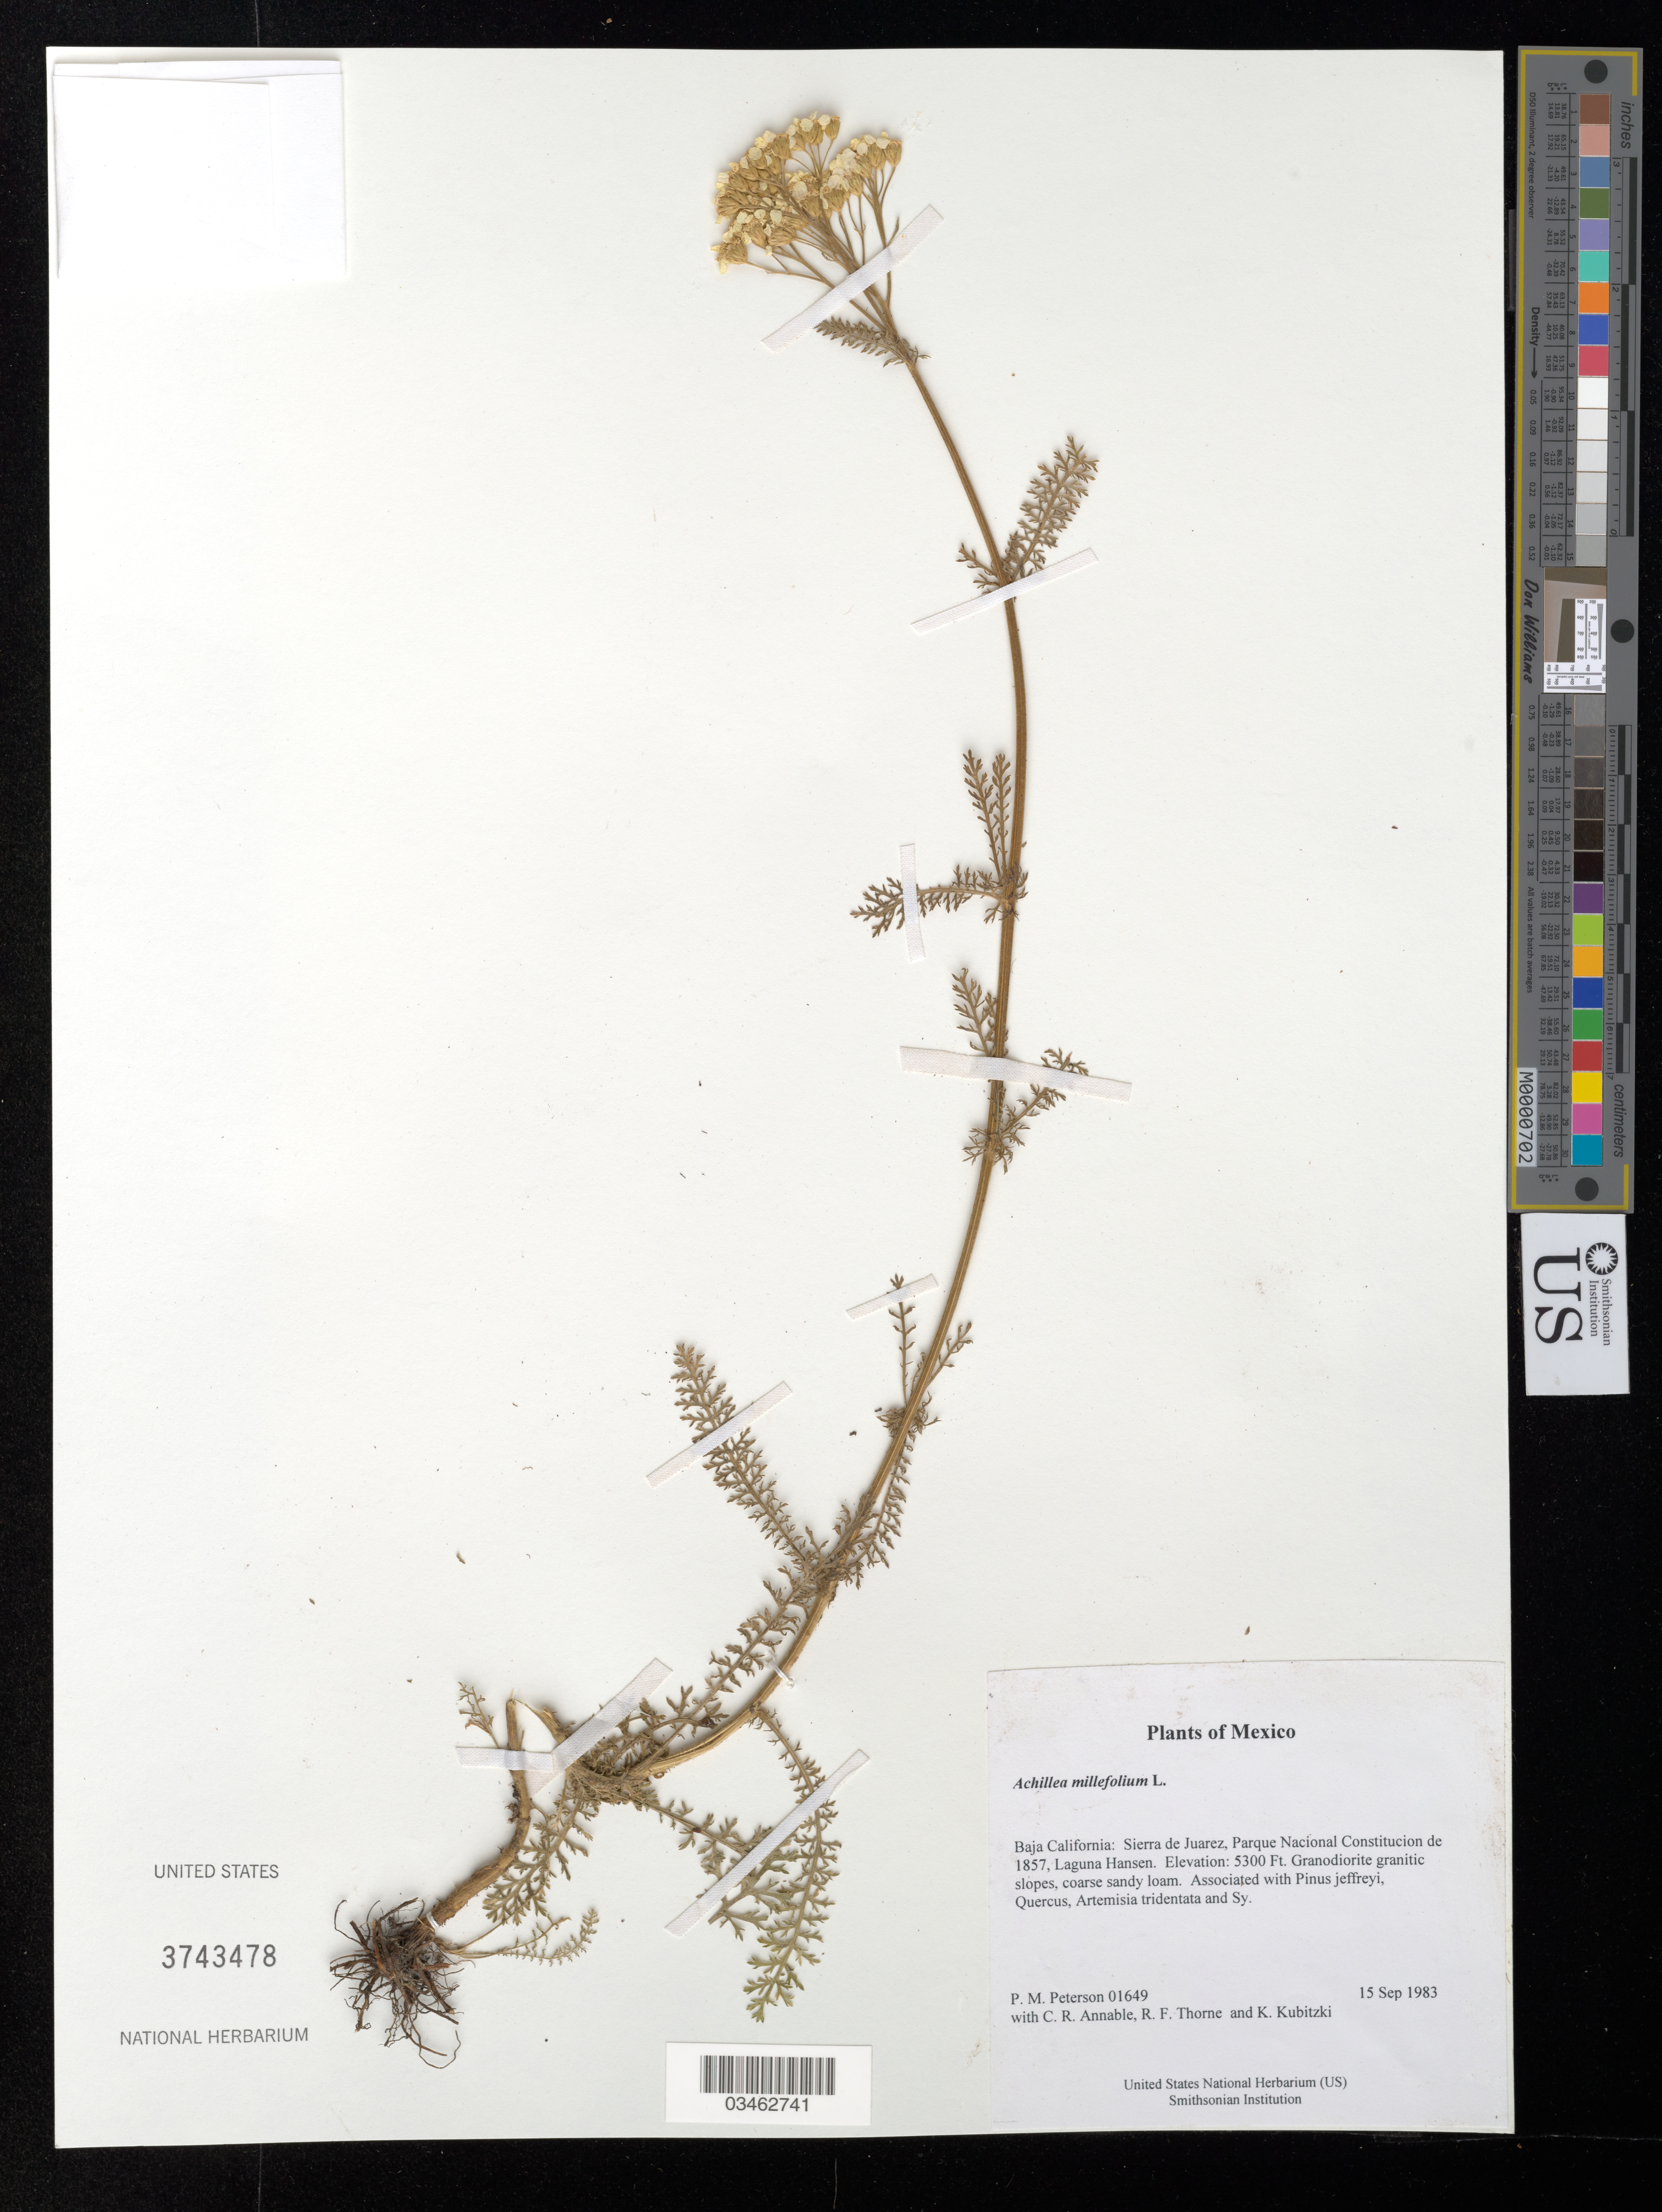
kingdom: Plantae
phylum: Tracheophyta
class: Magnoliopsida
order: Asterales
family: Asteraceae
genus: Achillea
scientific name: Achillea millefolium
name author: L.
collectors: P. M. Peterson, C. R. Annable, R. F. Thorne & K. Kubitzki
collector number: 01649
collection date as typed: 15 Sep 1983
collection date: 1983-09-15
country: Mexico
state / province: Baja California Norte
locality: Sierra de Juarez, Parque Nacional Constitucion de 1857, Laguna Hansen.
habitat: Granodiorite granitic slopes, coarse sandy loam. Associated with Pinus jeffreyi, Quercus, Artemisia tridentata and Sy.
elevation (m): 1615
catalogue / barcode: US 3743478